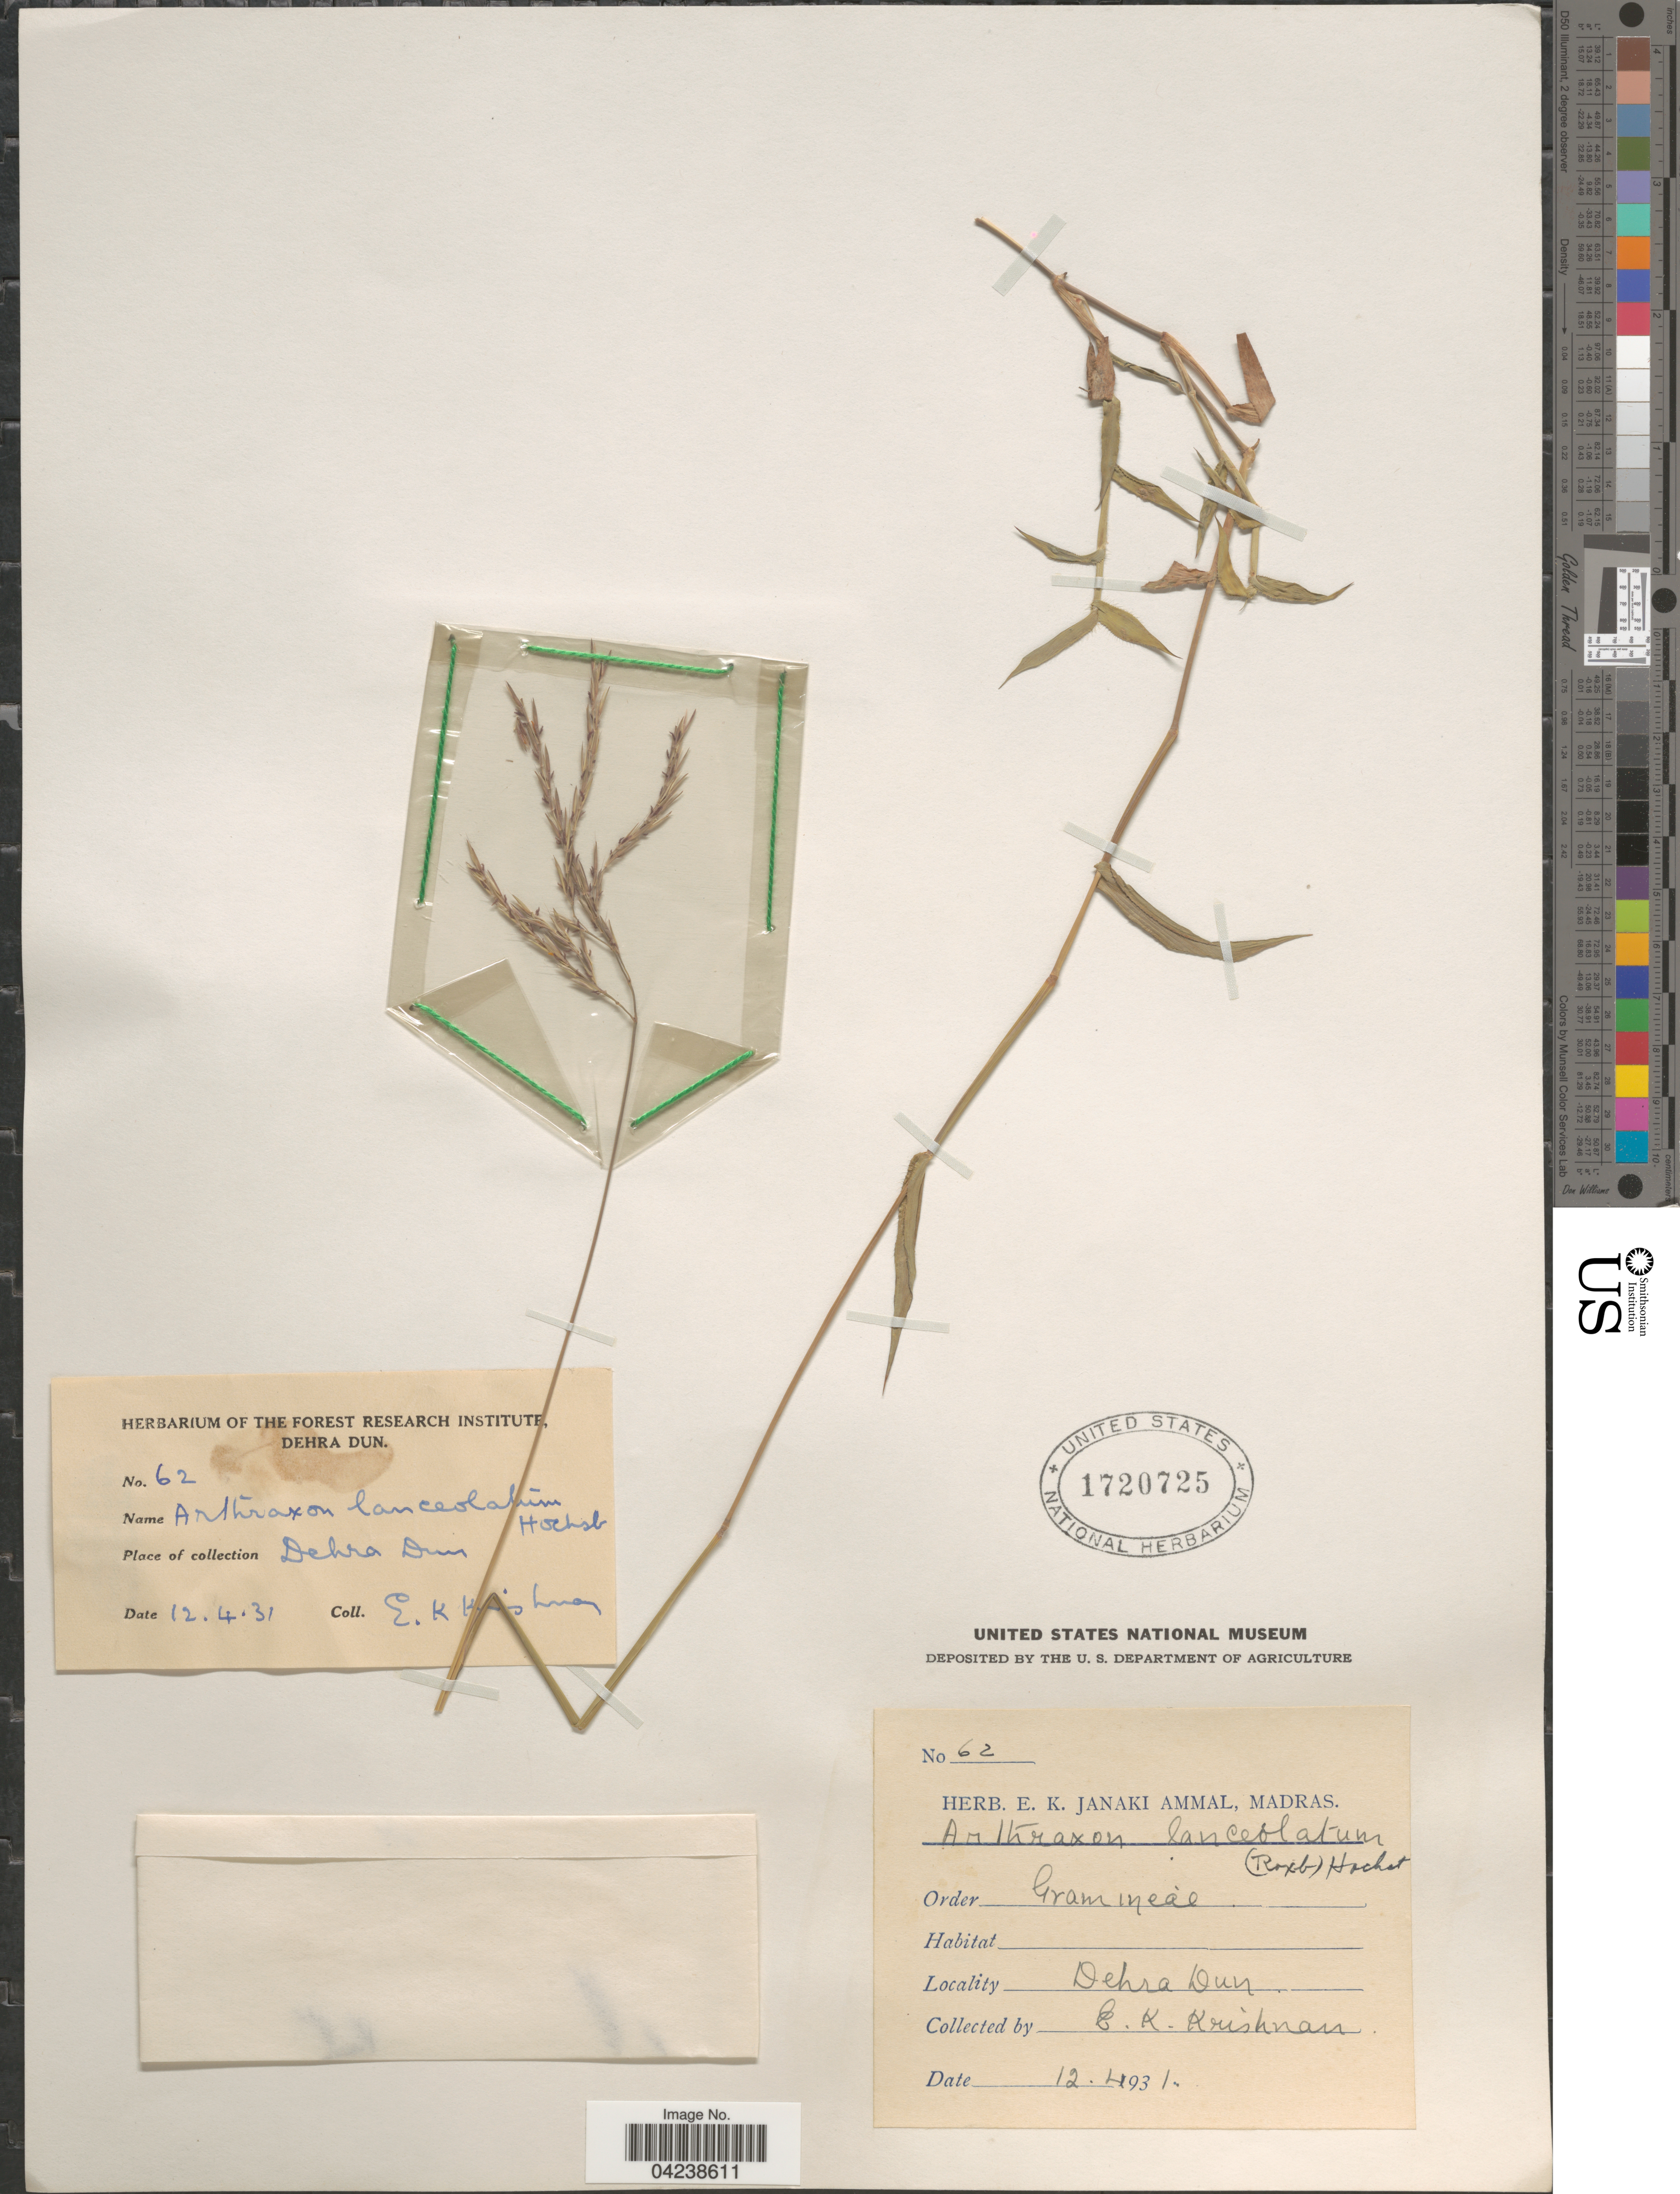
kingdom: Plantae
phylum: Tracheophyta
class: Liliopsida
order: Poales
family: Poaceae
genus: Arthraxon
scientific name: Arthraxon lanceolatus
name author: (Roxb.) Hochst.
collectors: E. Krishnan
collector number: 62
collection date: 1931-04-12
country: India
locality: Dehra Dun.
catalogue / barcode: US 1720725